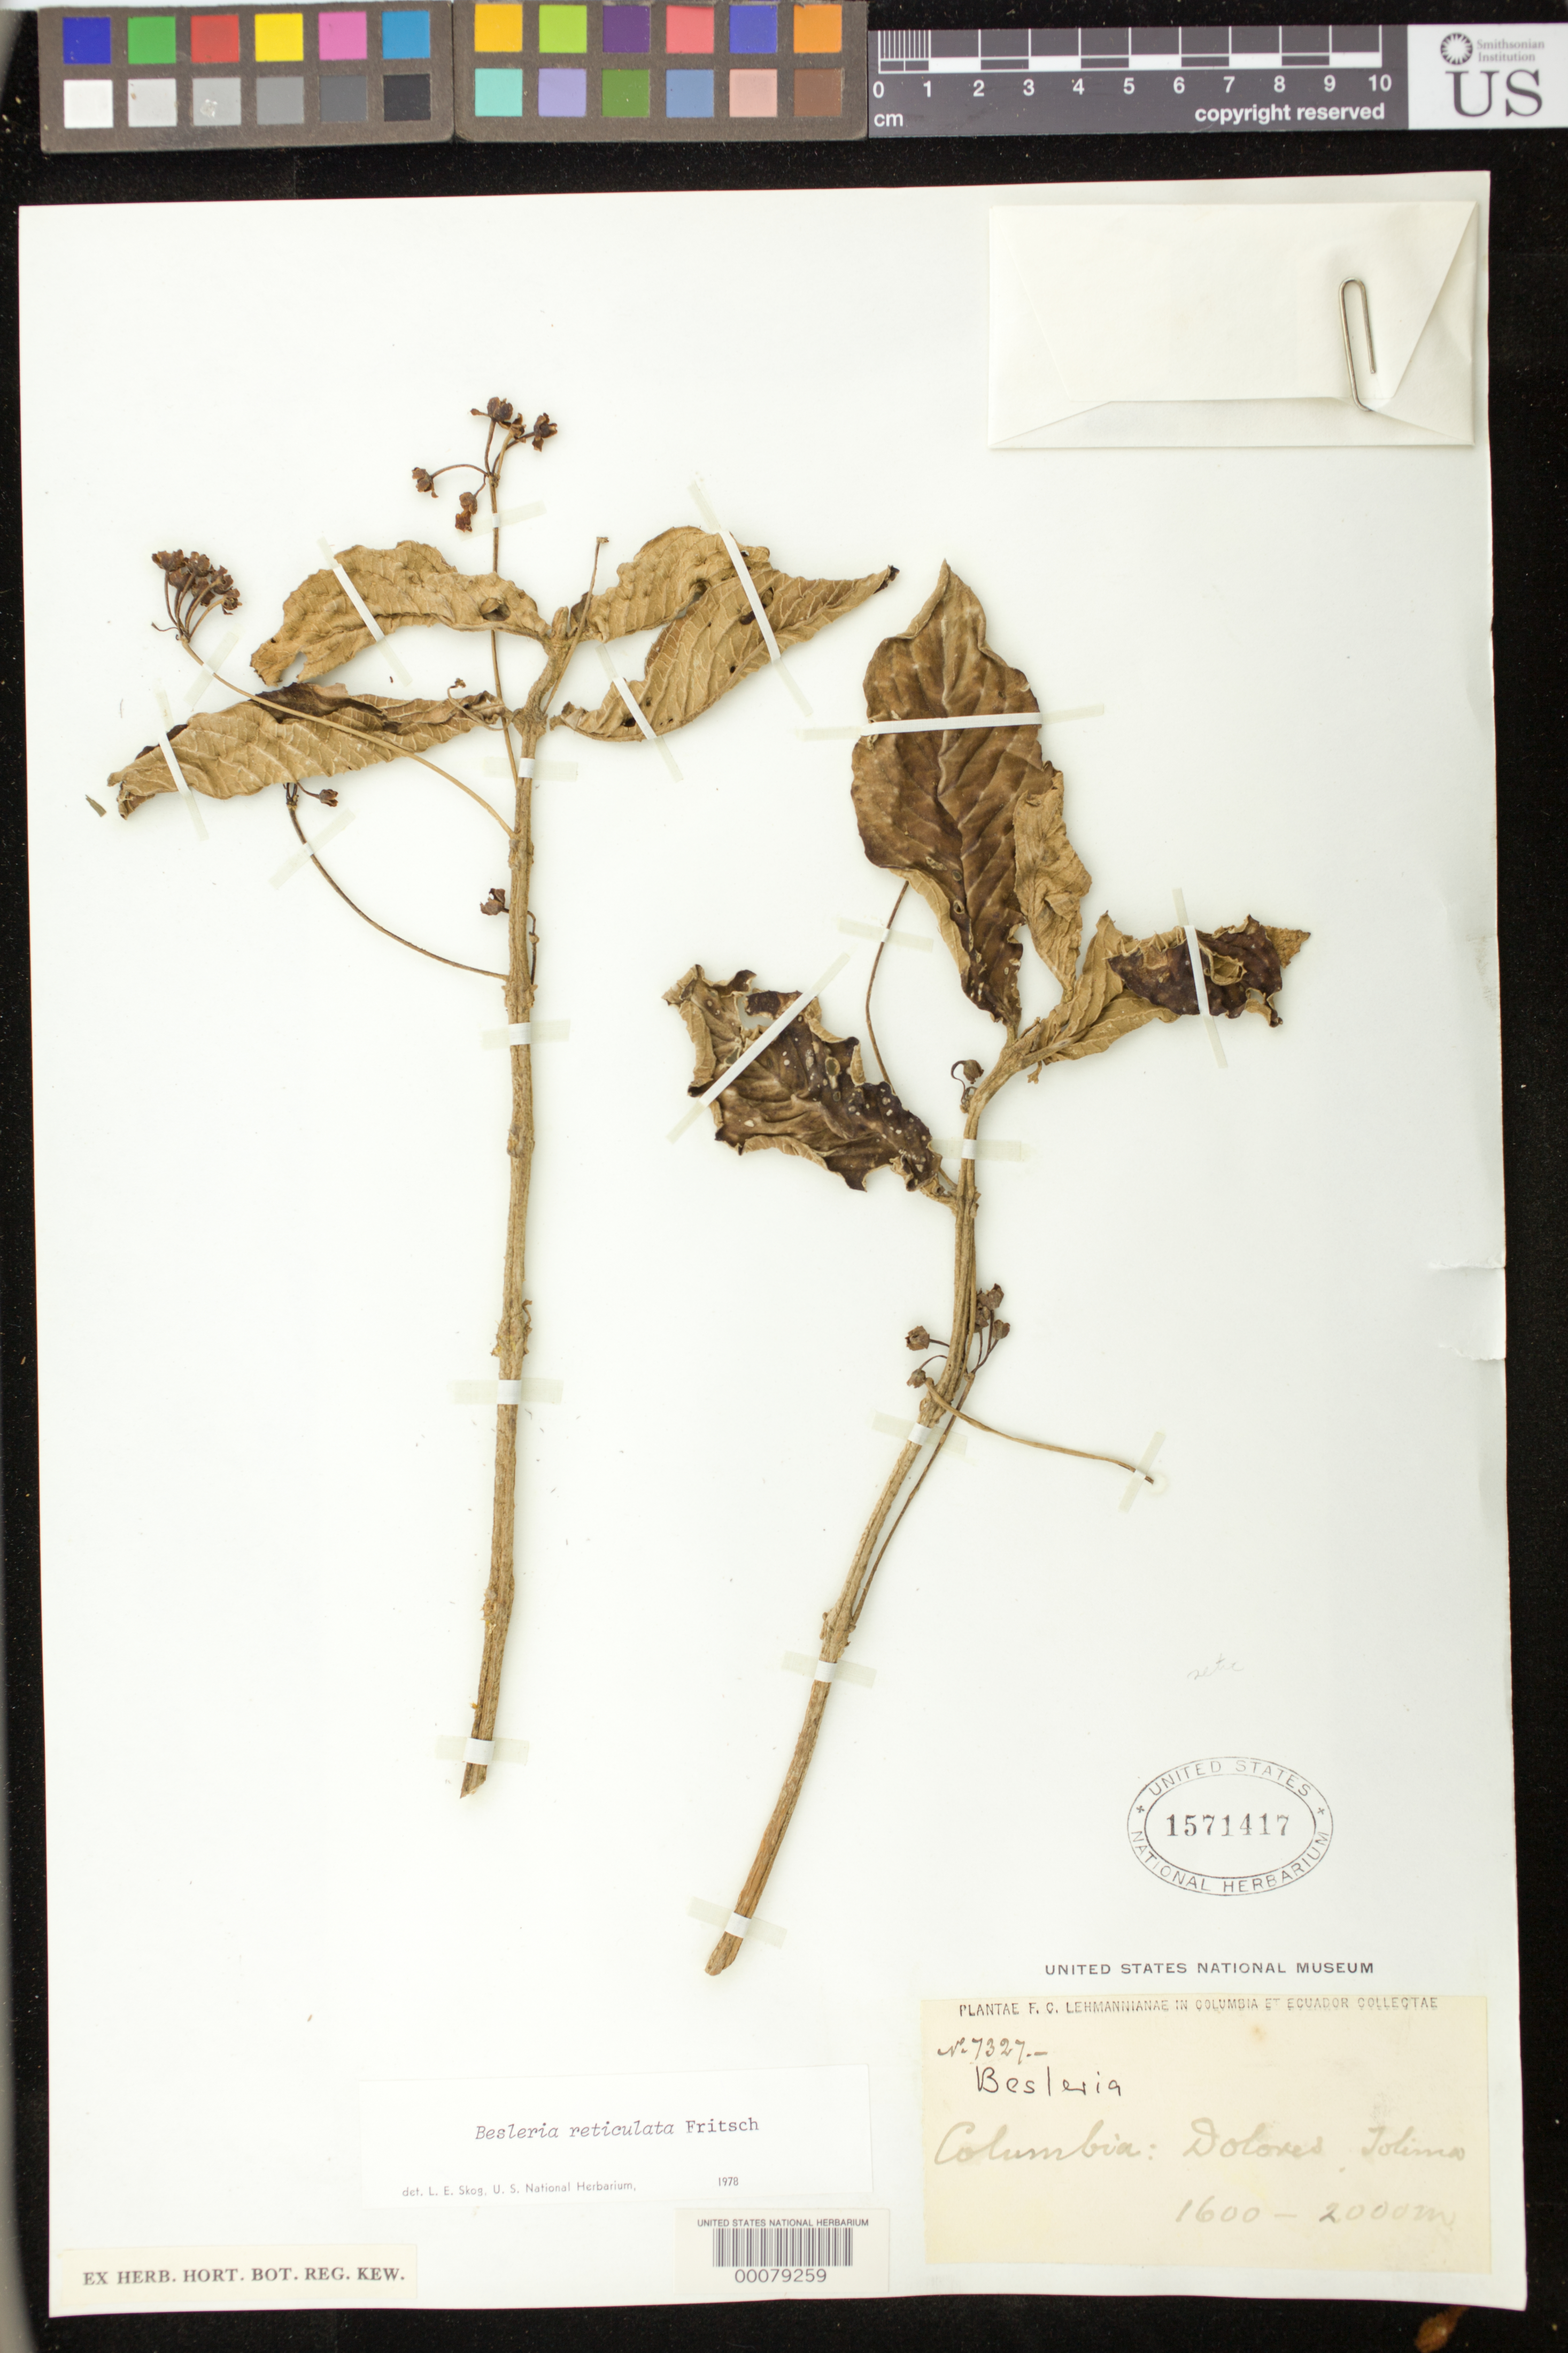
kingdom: Plantae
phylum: Tracheophyta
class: Magnoliopsida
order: Lamiales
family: Gesneriaceae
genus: Besleria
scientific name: Besleria reticulata var. reticulata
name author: Fritsch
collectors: F. C. Lehmann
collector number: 7327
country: Colombia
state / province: Tolima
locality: Dolores,Tolima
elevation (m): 1600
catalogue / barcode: US 1571417